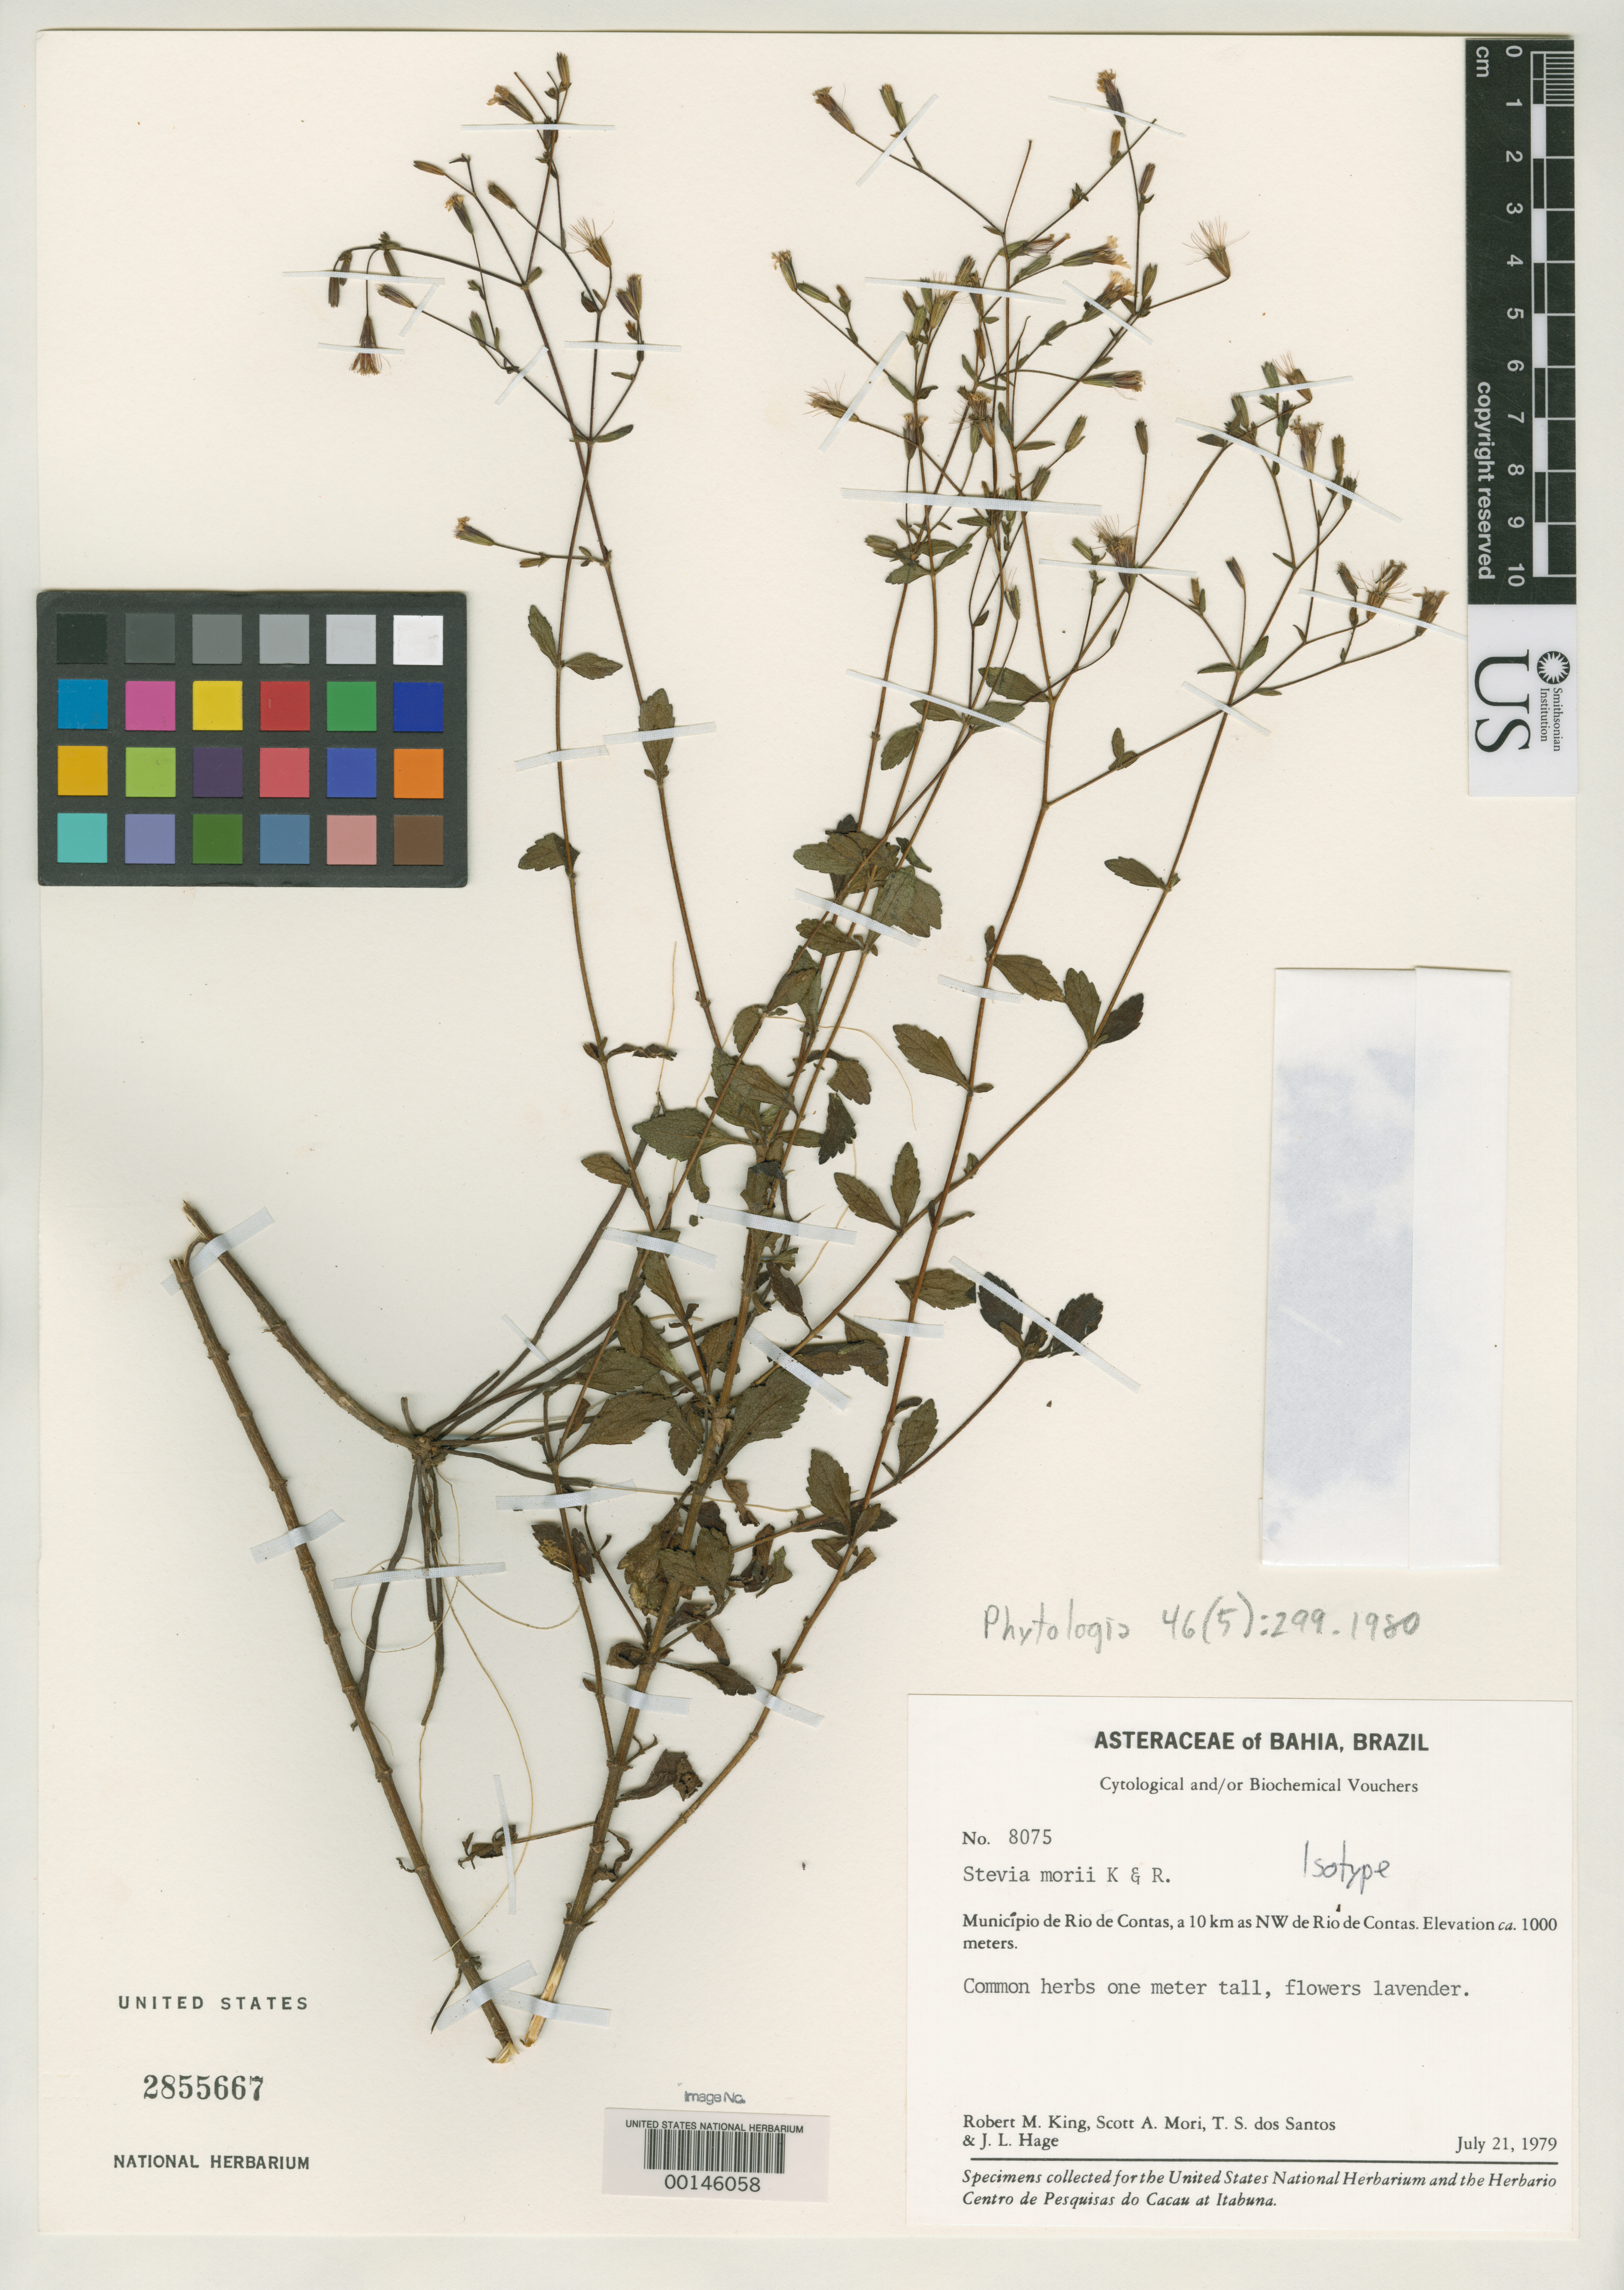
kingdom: Plantae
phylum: Tracheophyta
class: Magnoliopsida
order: Asterales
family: Asteraceae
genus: Stevia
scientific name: Stevia morii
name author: R.M. King & H. Rob.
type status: Isotype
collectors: R. M. King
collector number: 8075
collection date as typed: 21 Jul 1979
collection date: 1979-07-21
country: Brazil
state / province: Bahia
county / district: Rio de Contas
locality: NW of Rio de Contas.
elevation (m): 1000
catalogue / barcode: US 2855667